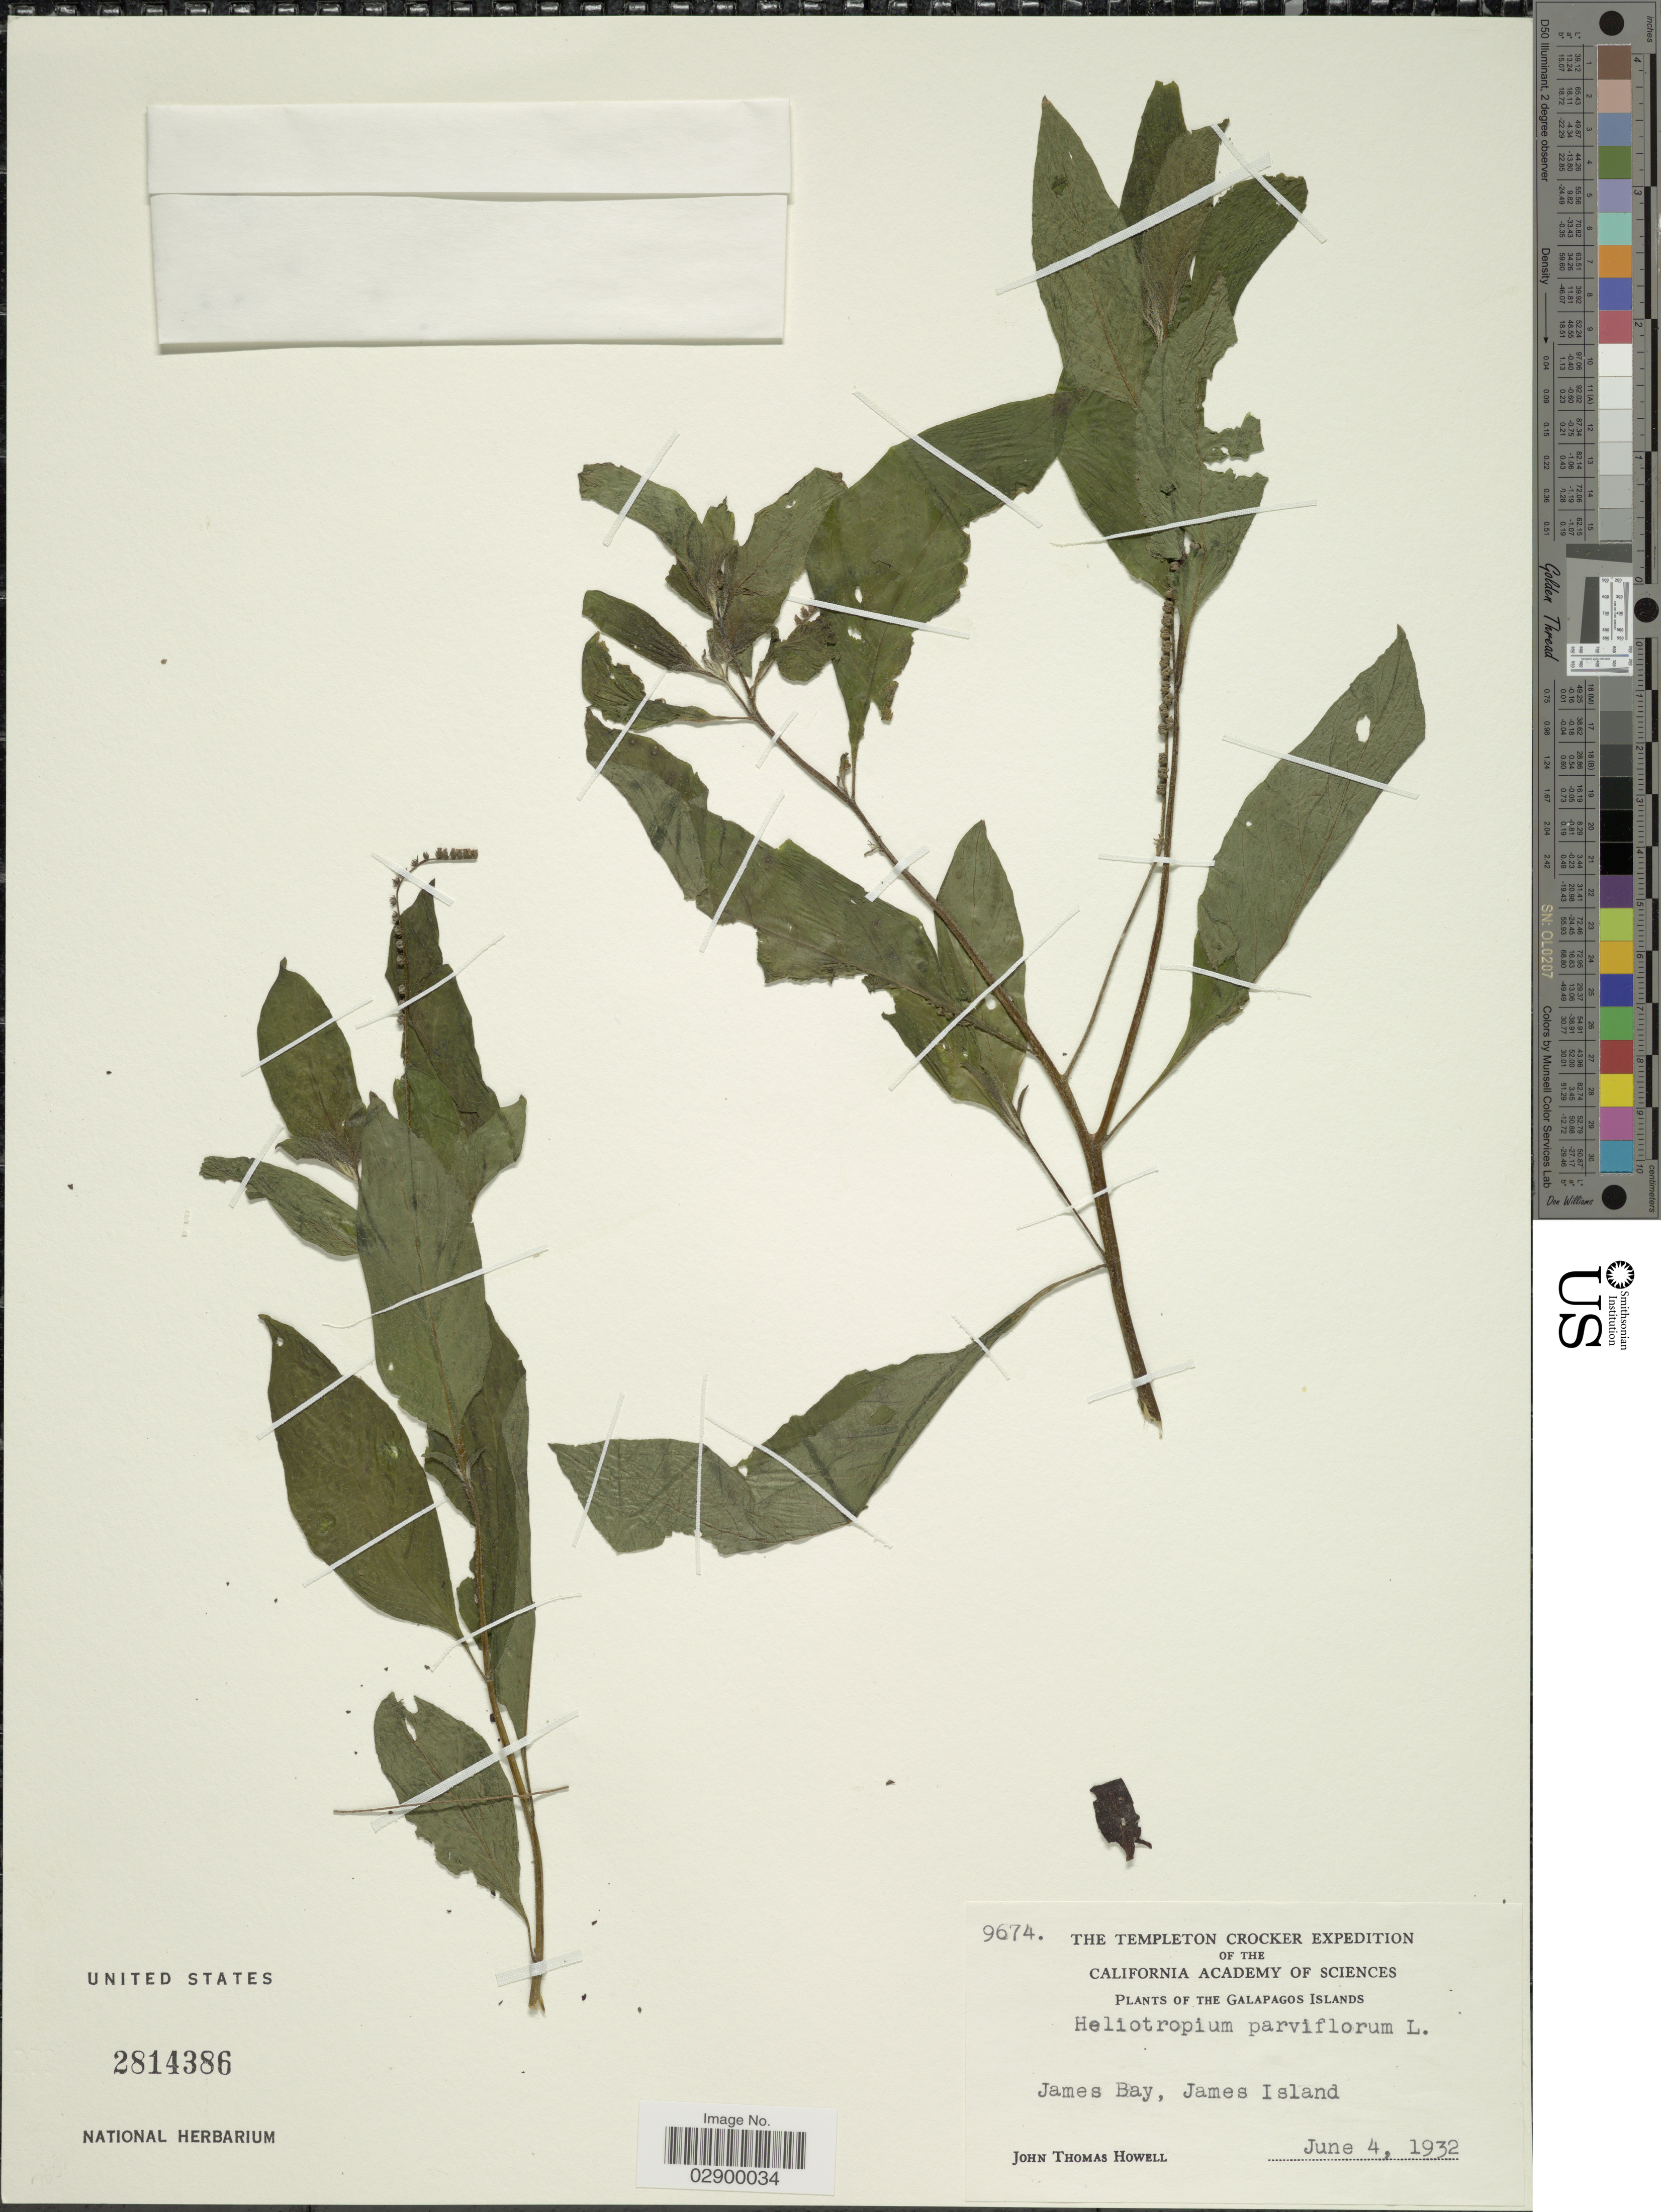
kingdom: Plantae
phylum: Tracheophyta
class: Magnoliopsida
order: Boraginales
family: Heliotropiaceae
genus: Heliotropium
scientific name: Heliotropium angiospermum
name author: Murray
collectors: J. T. Howell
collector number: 9674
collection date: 1932-06-04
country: Ecuador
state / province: Colón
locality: The Galapagos Islands. James Bay, James Island.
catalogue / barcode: US 2814386